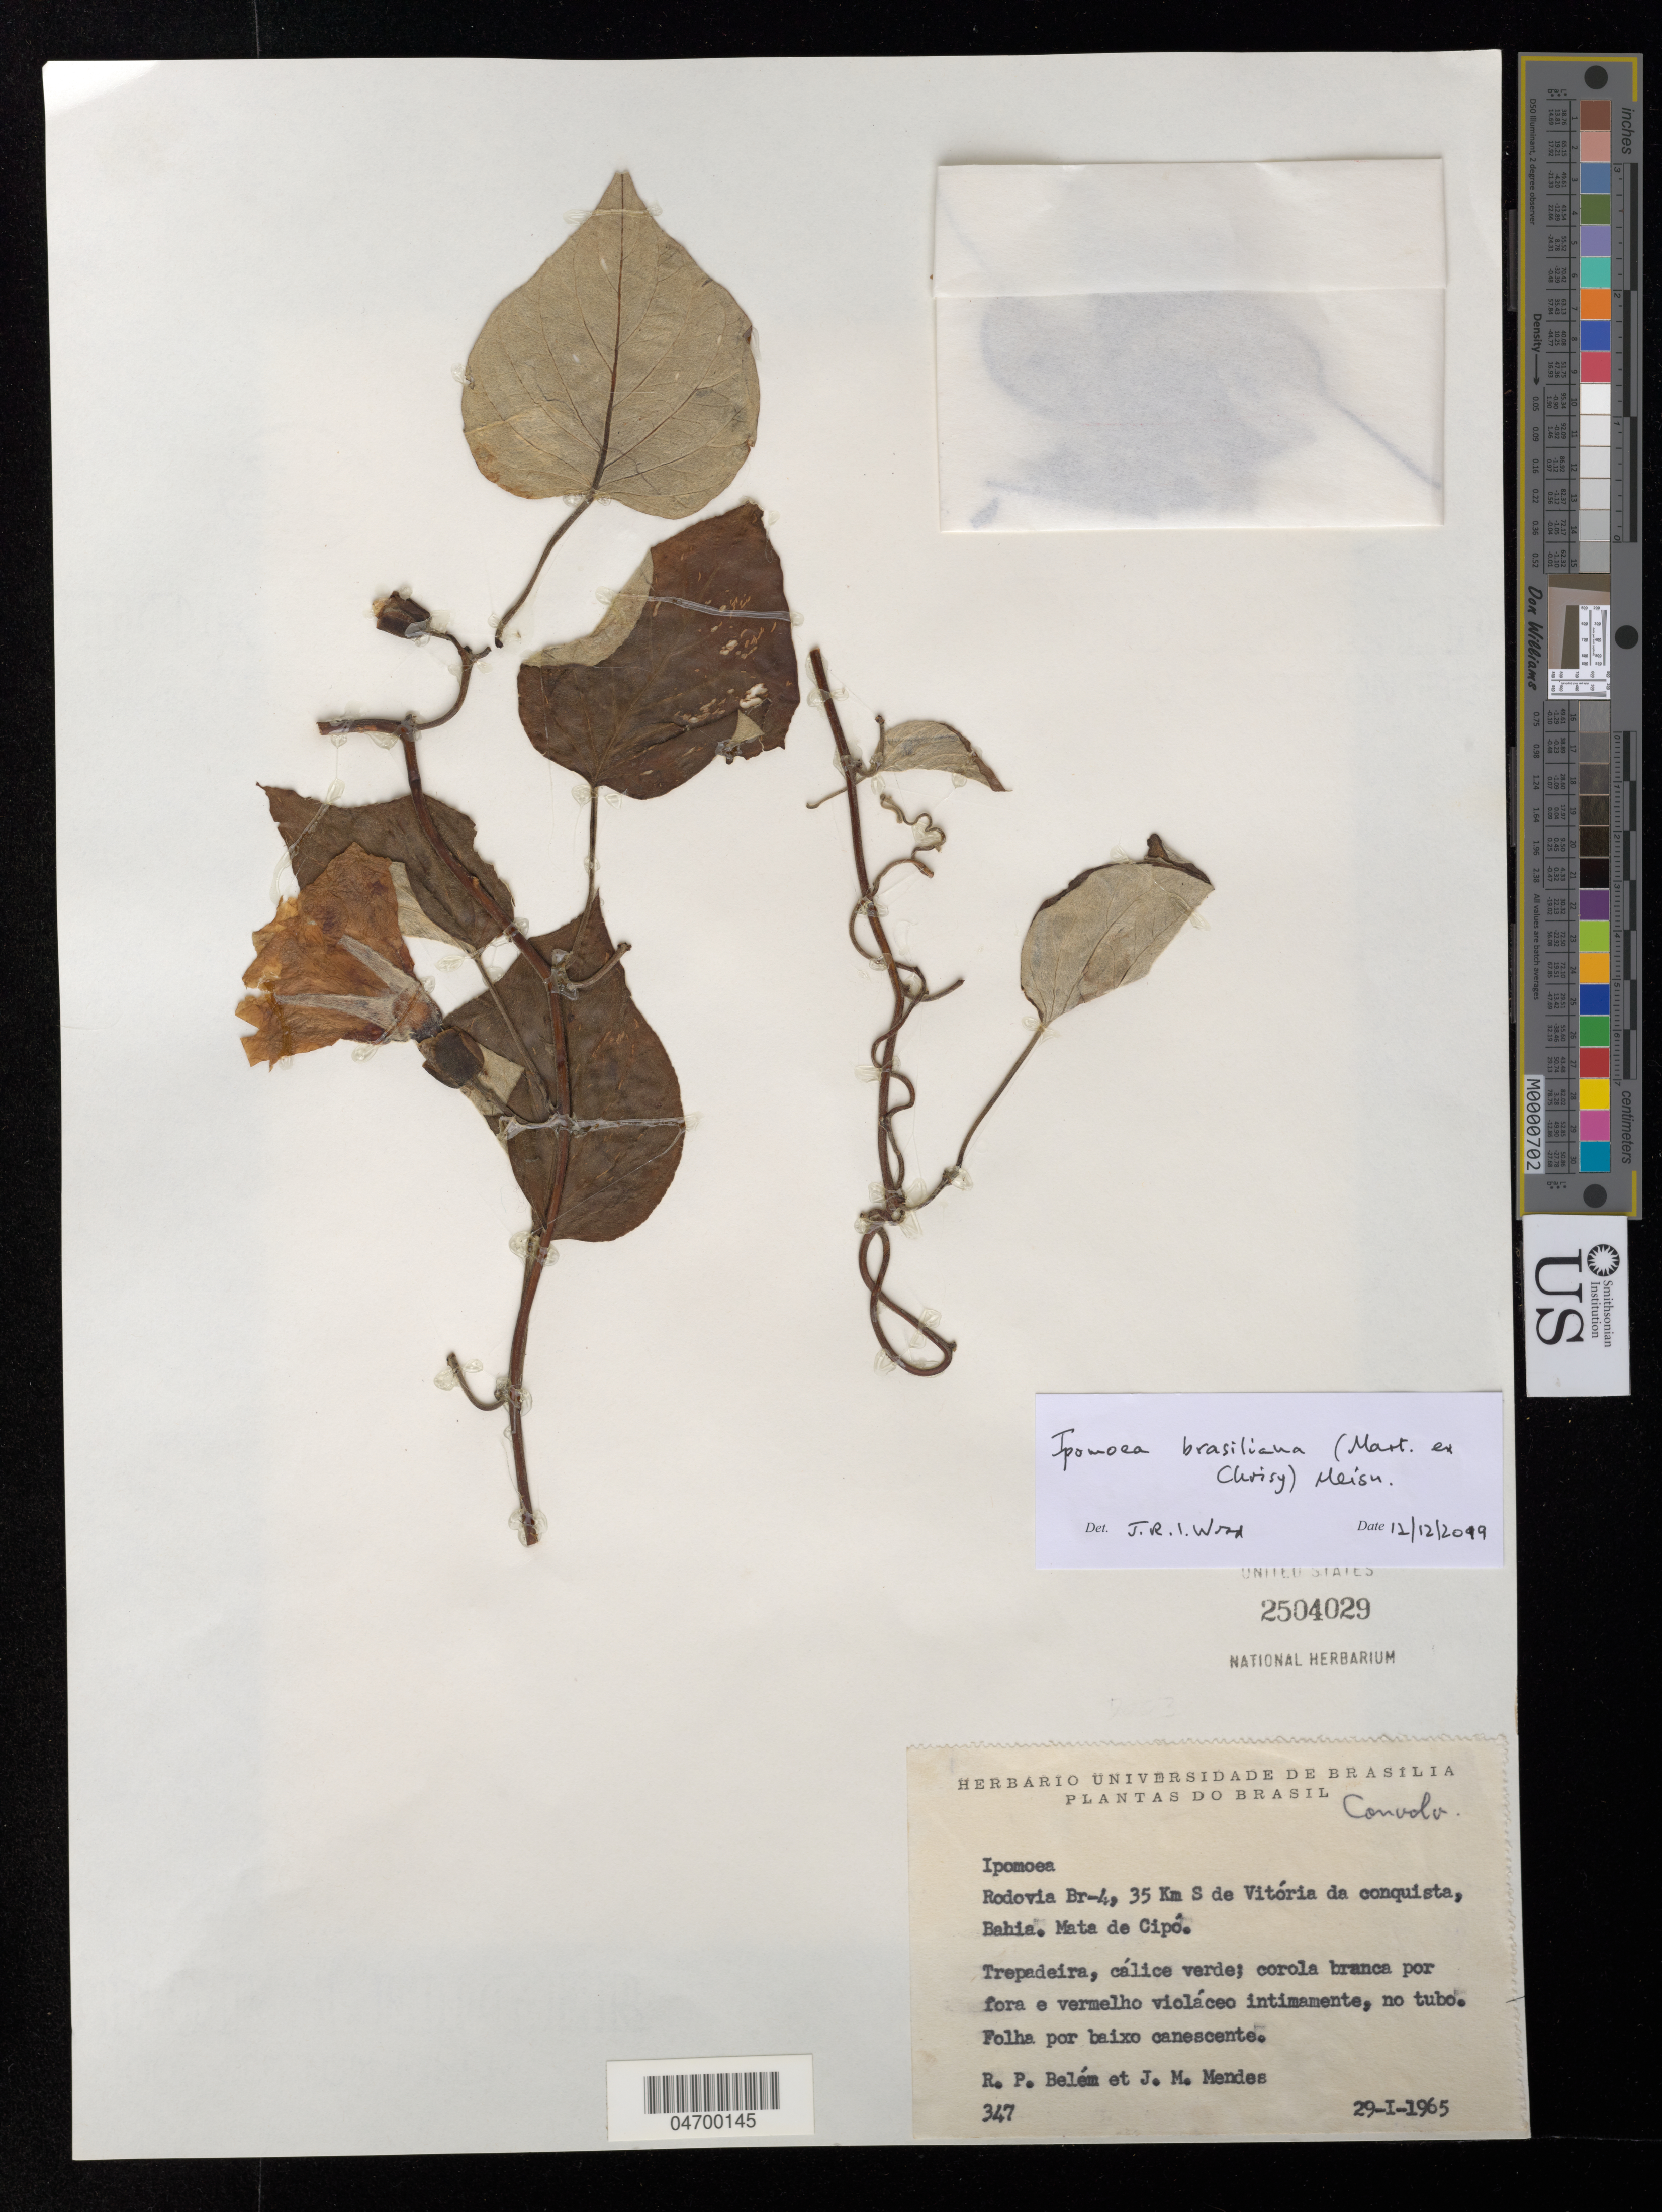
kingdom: Plantae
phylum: Tracheophyta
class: Magnoliopsida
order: Solanales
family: Convolvulaceae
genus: Ipomoea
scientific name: Ipomoea brasiliana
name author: Meisn.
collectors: R. P. Belém & J. M. Mendes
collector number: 347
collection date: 1965-01-29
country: Brazil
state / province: Bahia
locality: Rodovia Br-4, 35 Km S de Vitória da conquista. Mata de Cipó.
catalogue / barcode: US 2504029